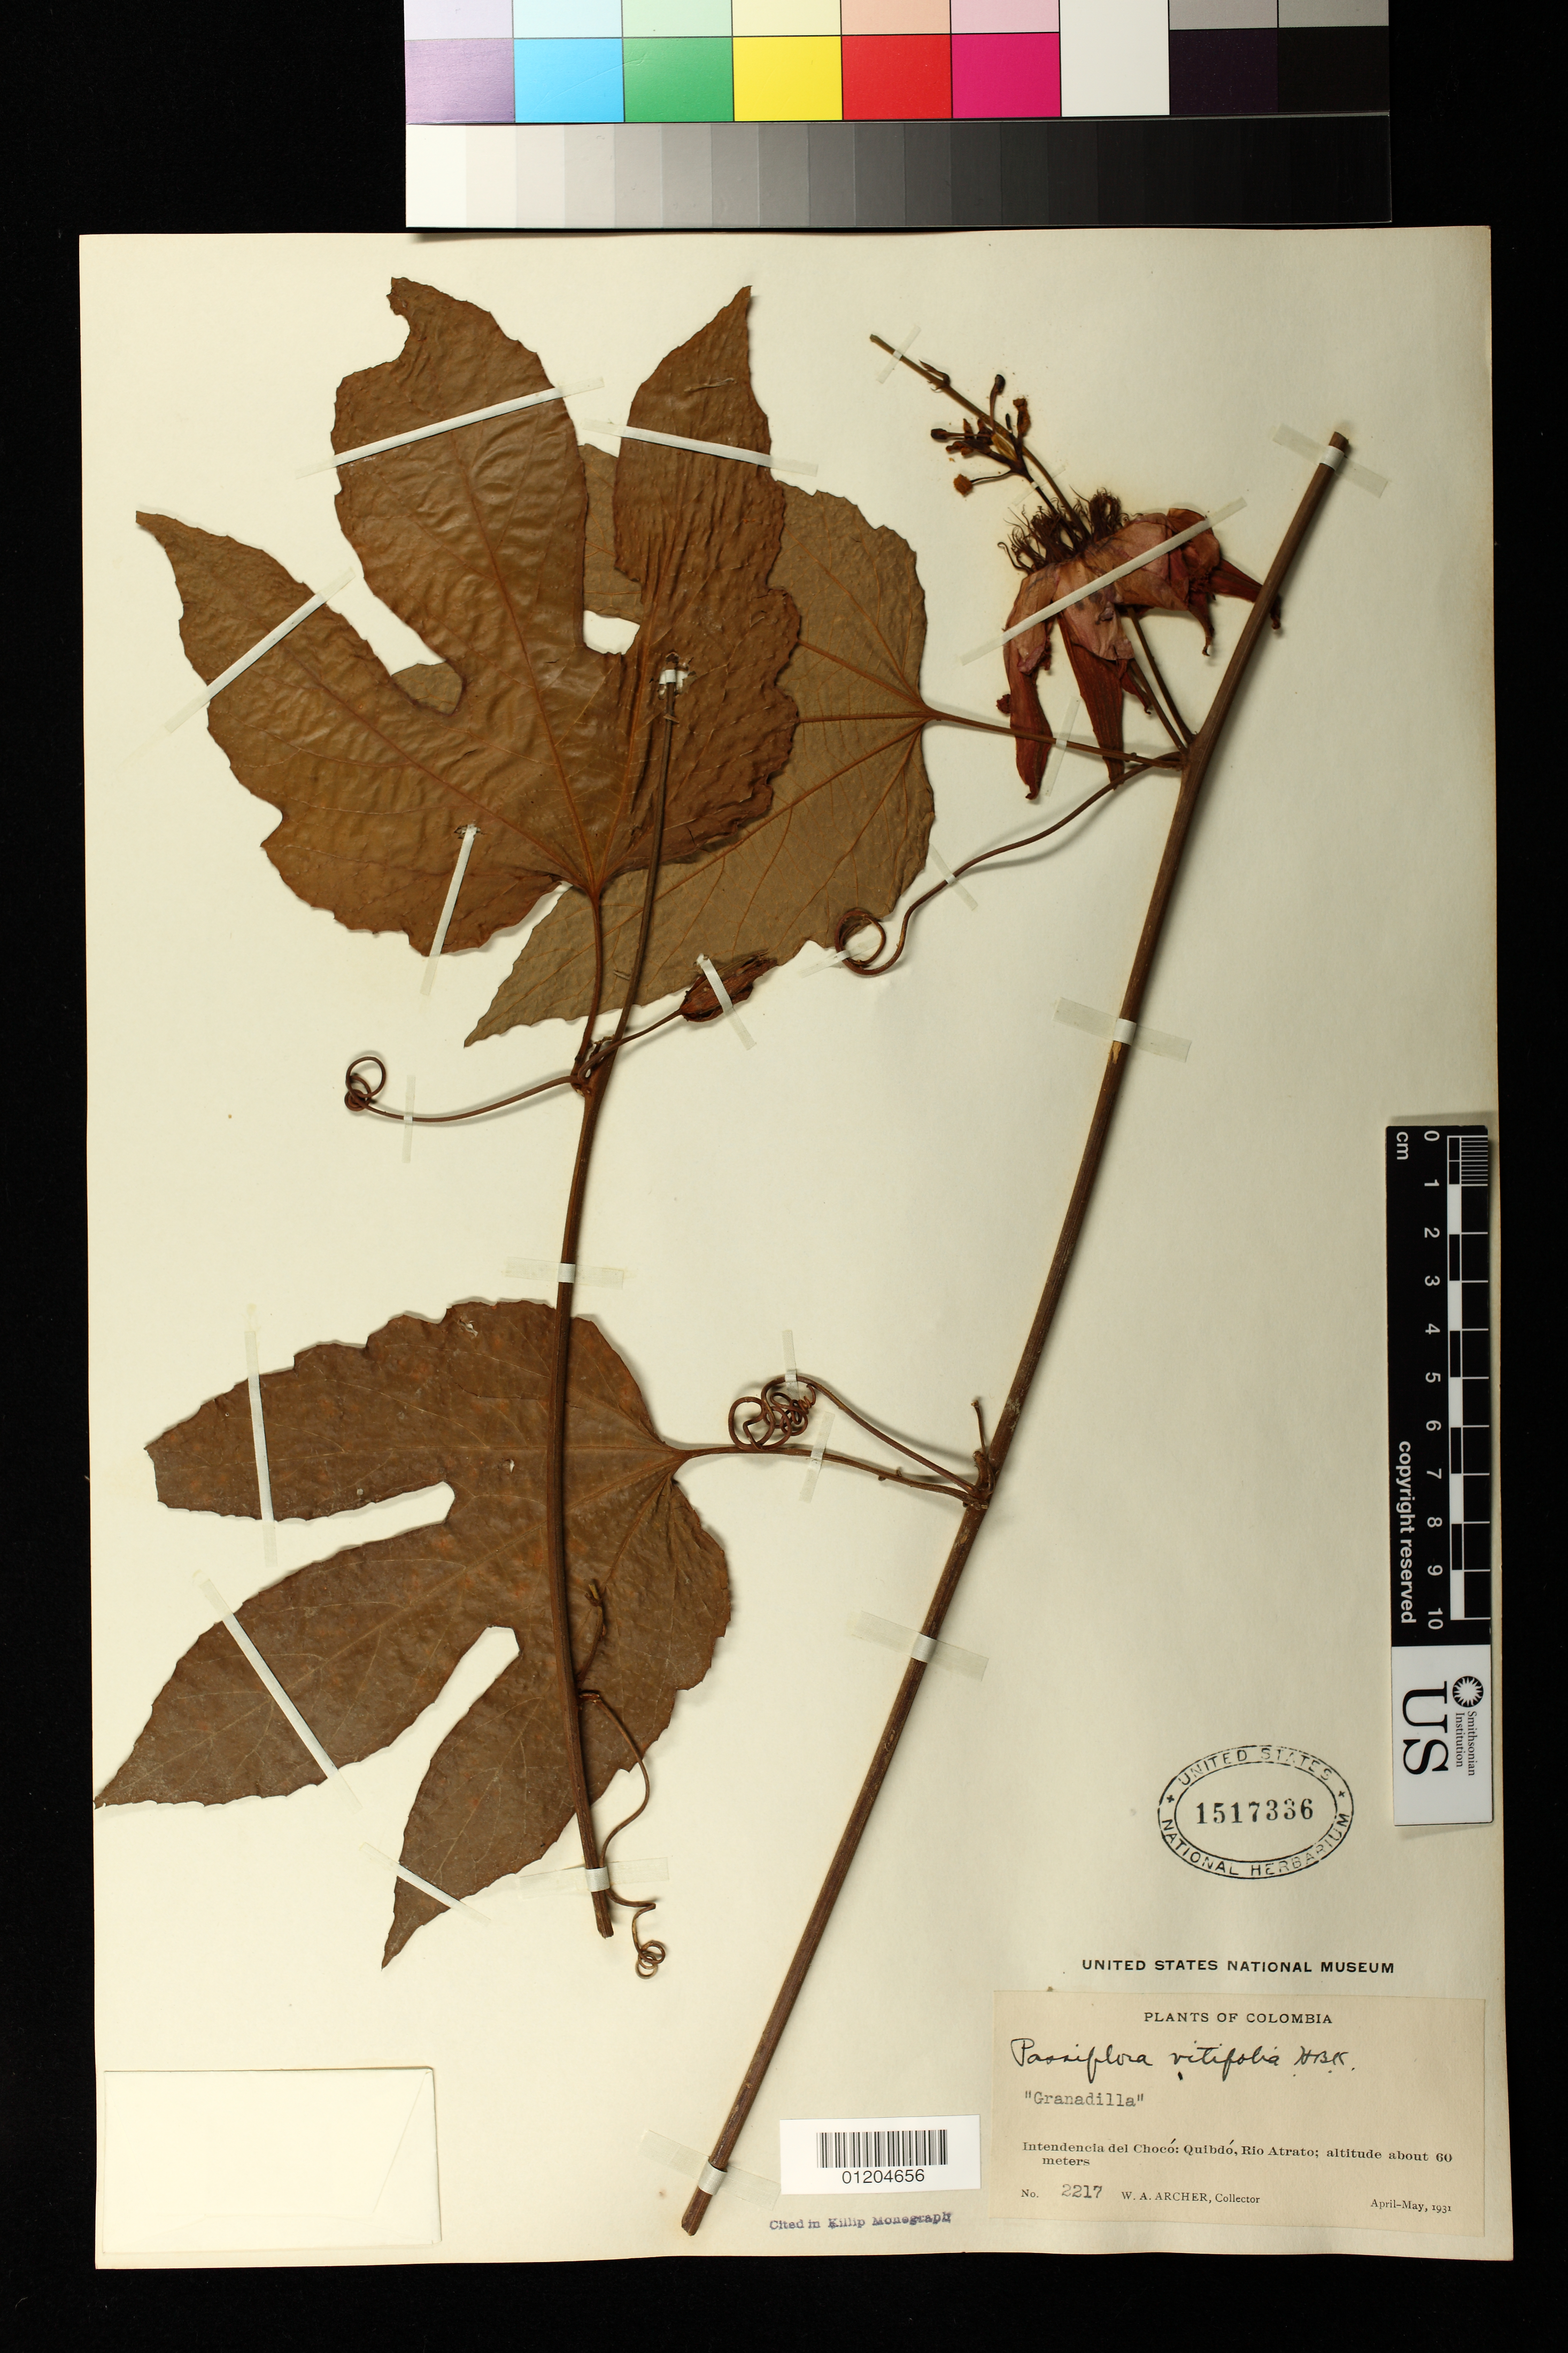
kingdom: Plantae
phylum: Tracheophyta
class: Magnoliopsida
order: Malpighiales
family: Passifloraceae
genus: Passiflora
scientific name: Passiflora vitifolia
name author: Kunth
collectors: W. A. Archer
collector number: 2217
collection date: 1931-04-01/1931-05-01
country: Colombia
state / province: Choco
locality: Quibdo, Rio Atrato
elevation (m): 60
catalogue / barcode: US 1517336